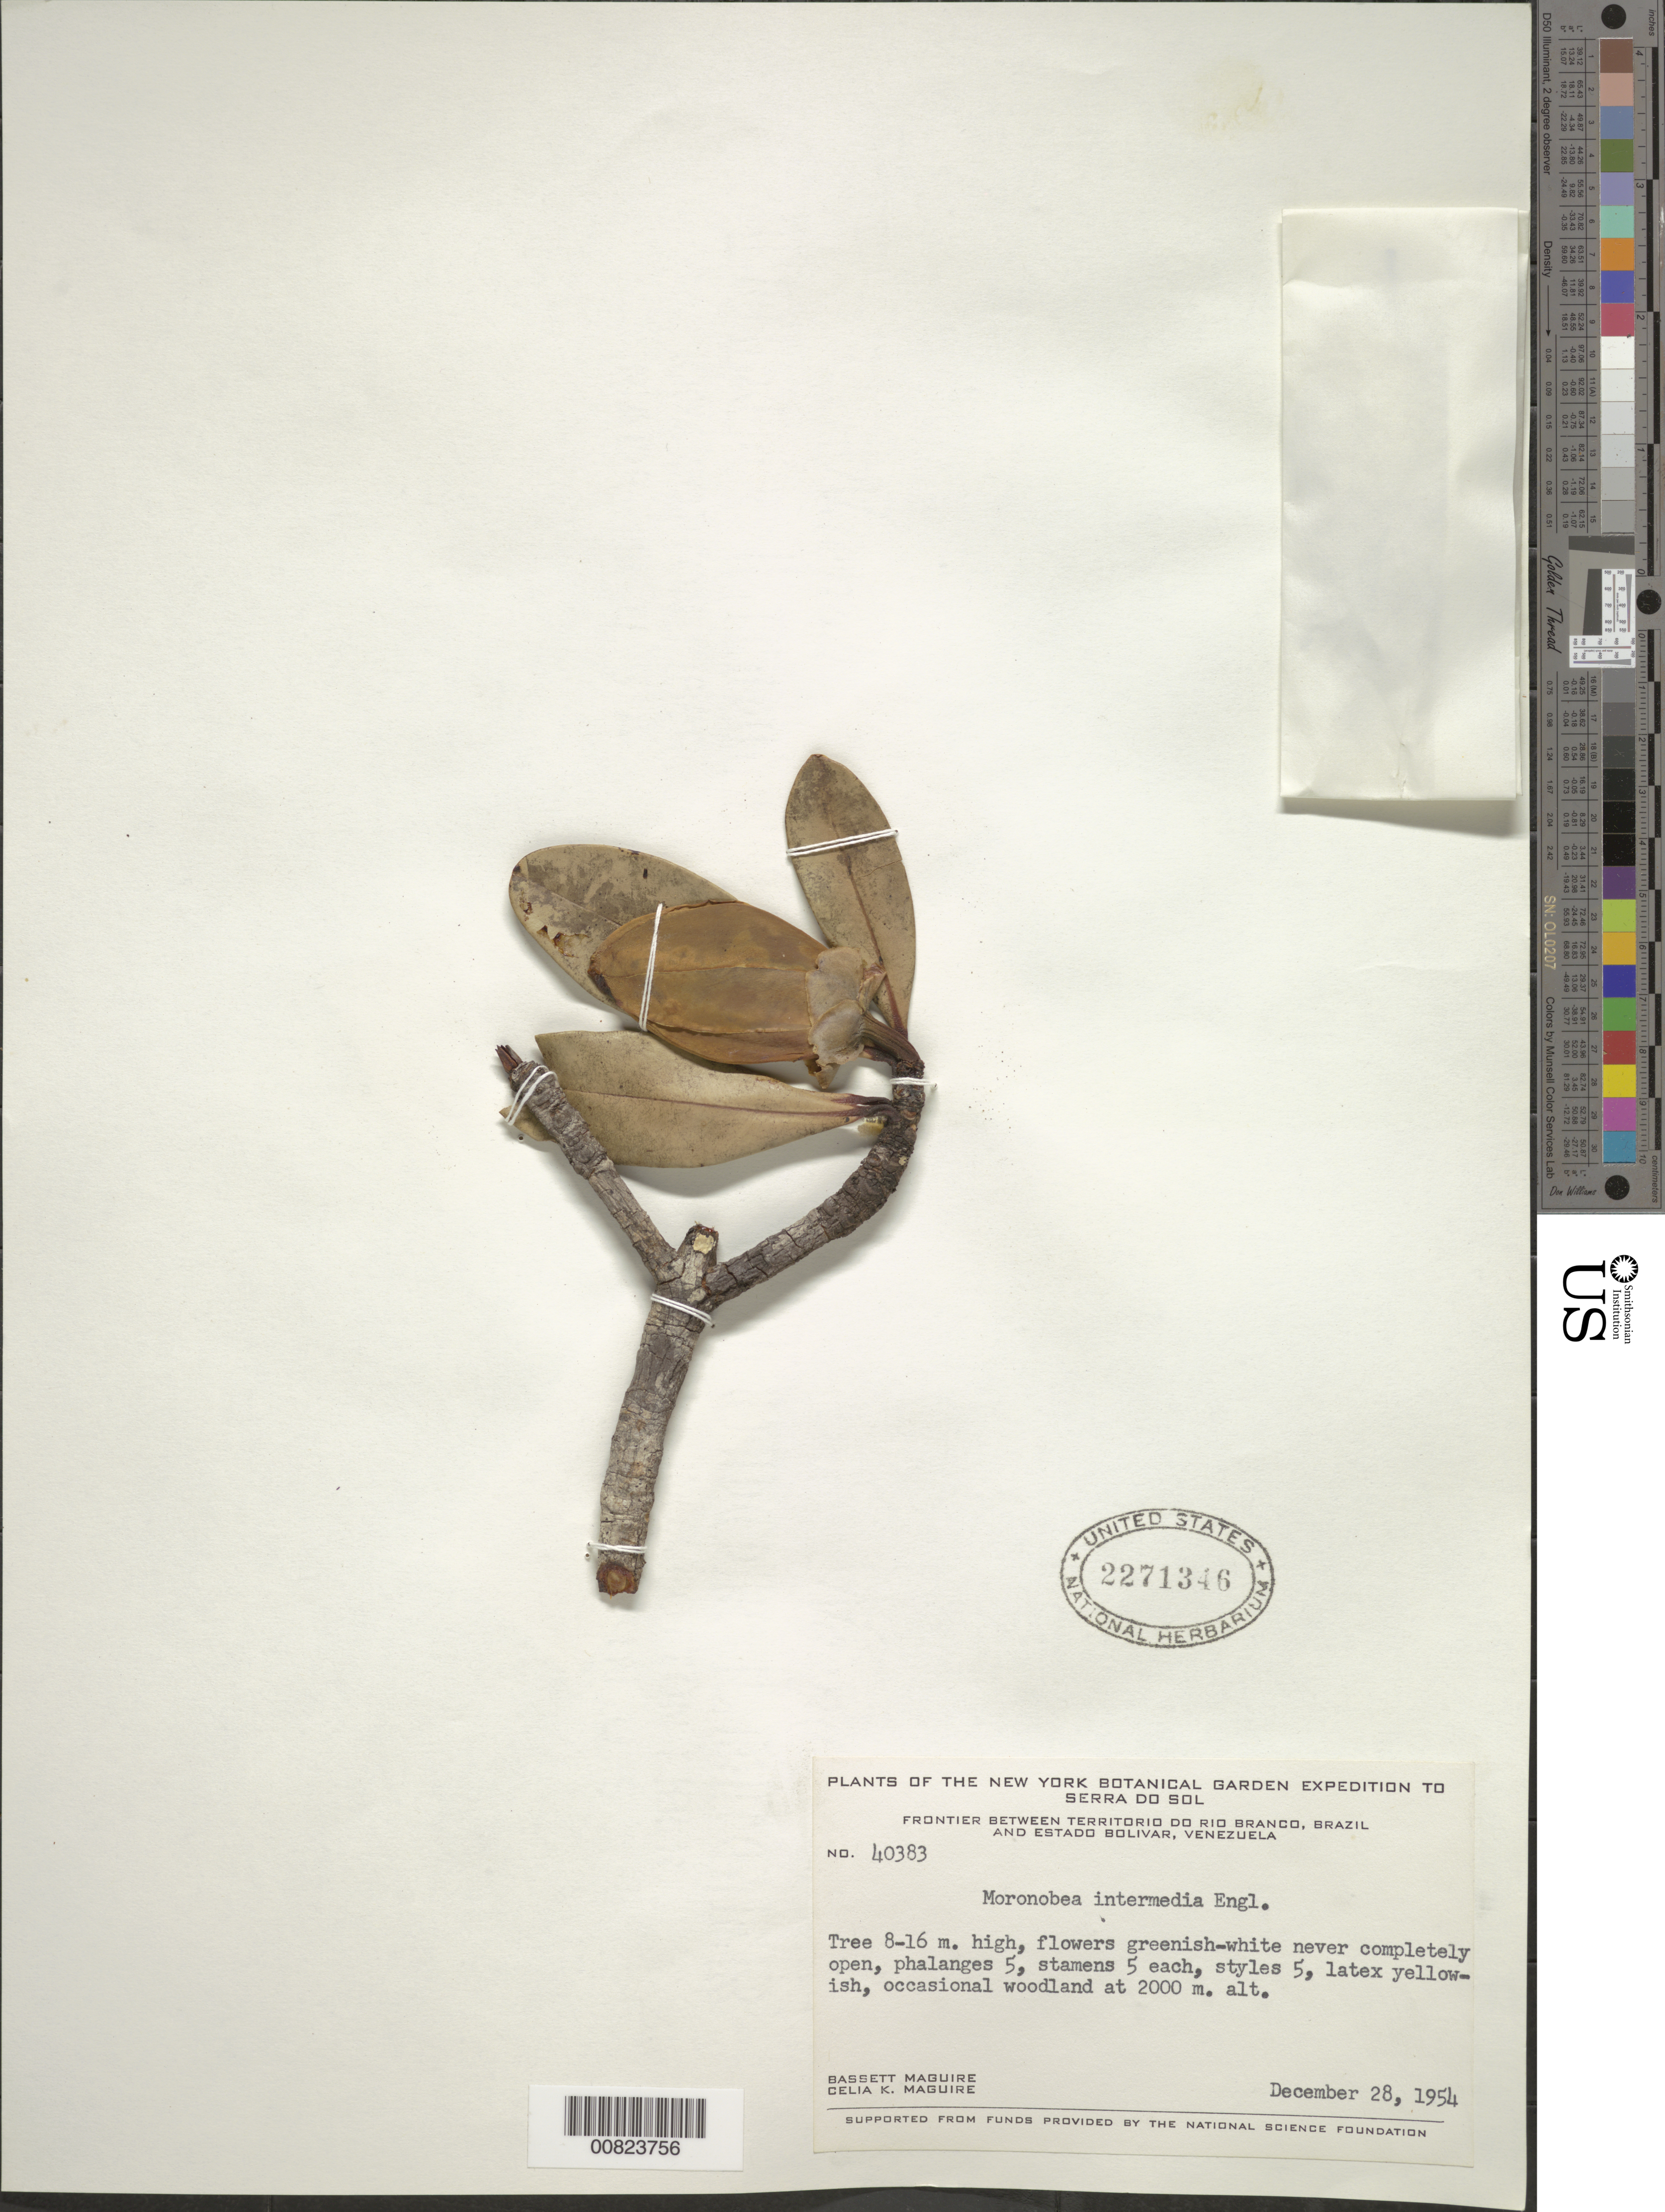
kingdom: Plantae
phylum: Tracheophyta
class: Magnoliopsida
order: Malpighiales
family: Clusiaceae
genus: Moronobea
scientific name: Moronobea intermedia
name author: Engl. in Thurn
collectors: B. Maguire & C. K. Maguire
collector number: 40383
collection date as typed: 28-Dec-54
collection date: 1954-12-28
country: Venezuela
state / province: Bolívar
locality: Serra do Sol, frontier betw. TerRiver do Río Branco, Brazil & Bolívar, Venezuela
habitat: Woodland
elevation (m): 2000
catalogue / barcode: US 2271346